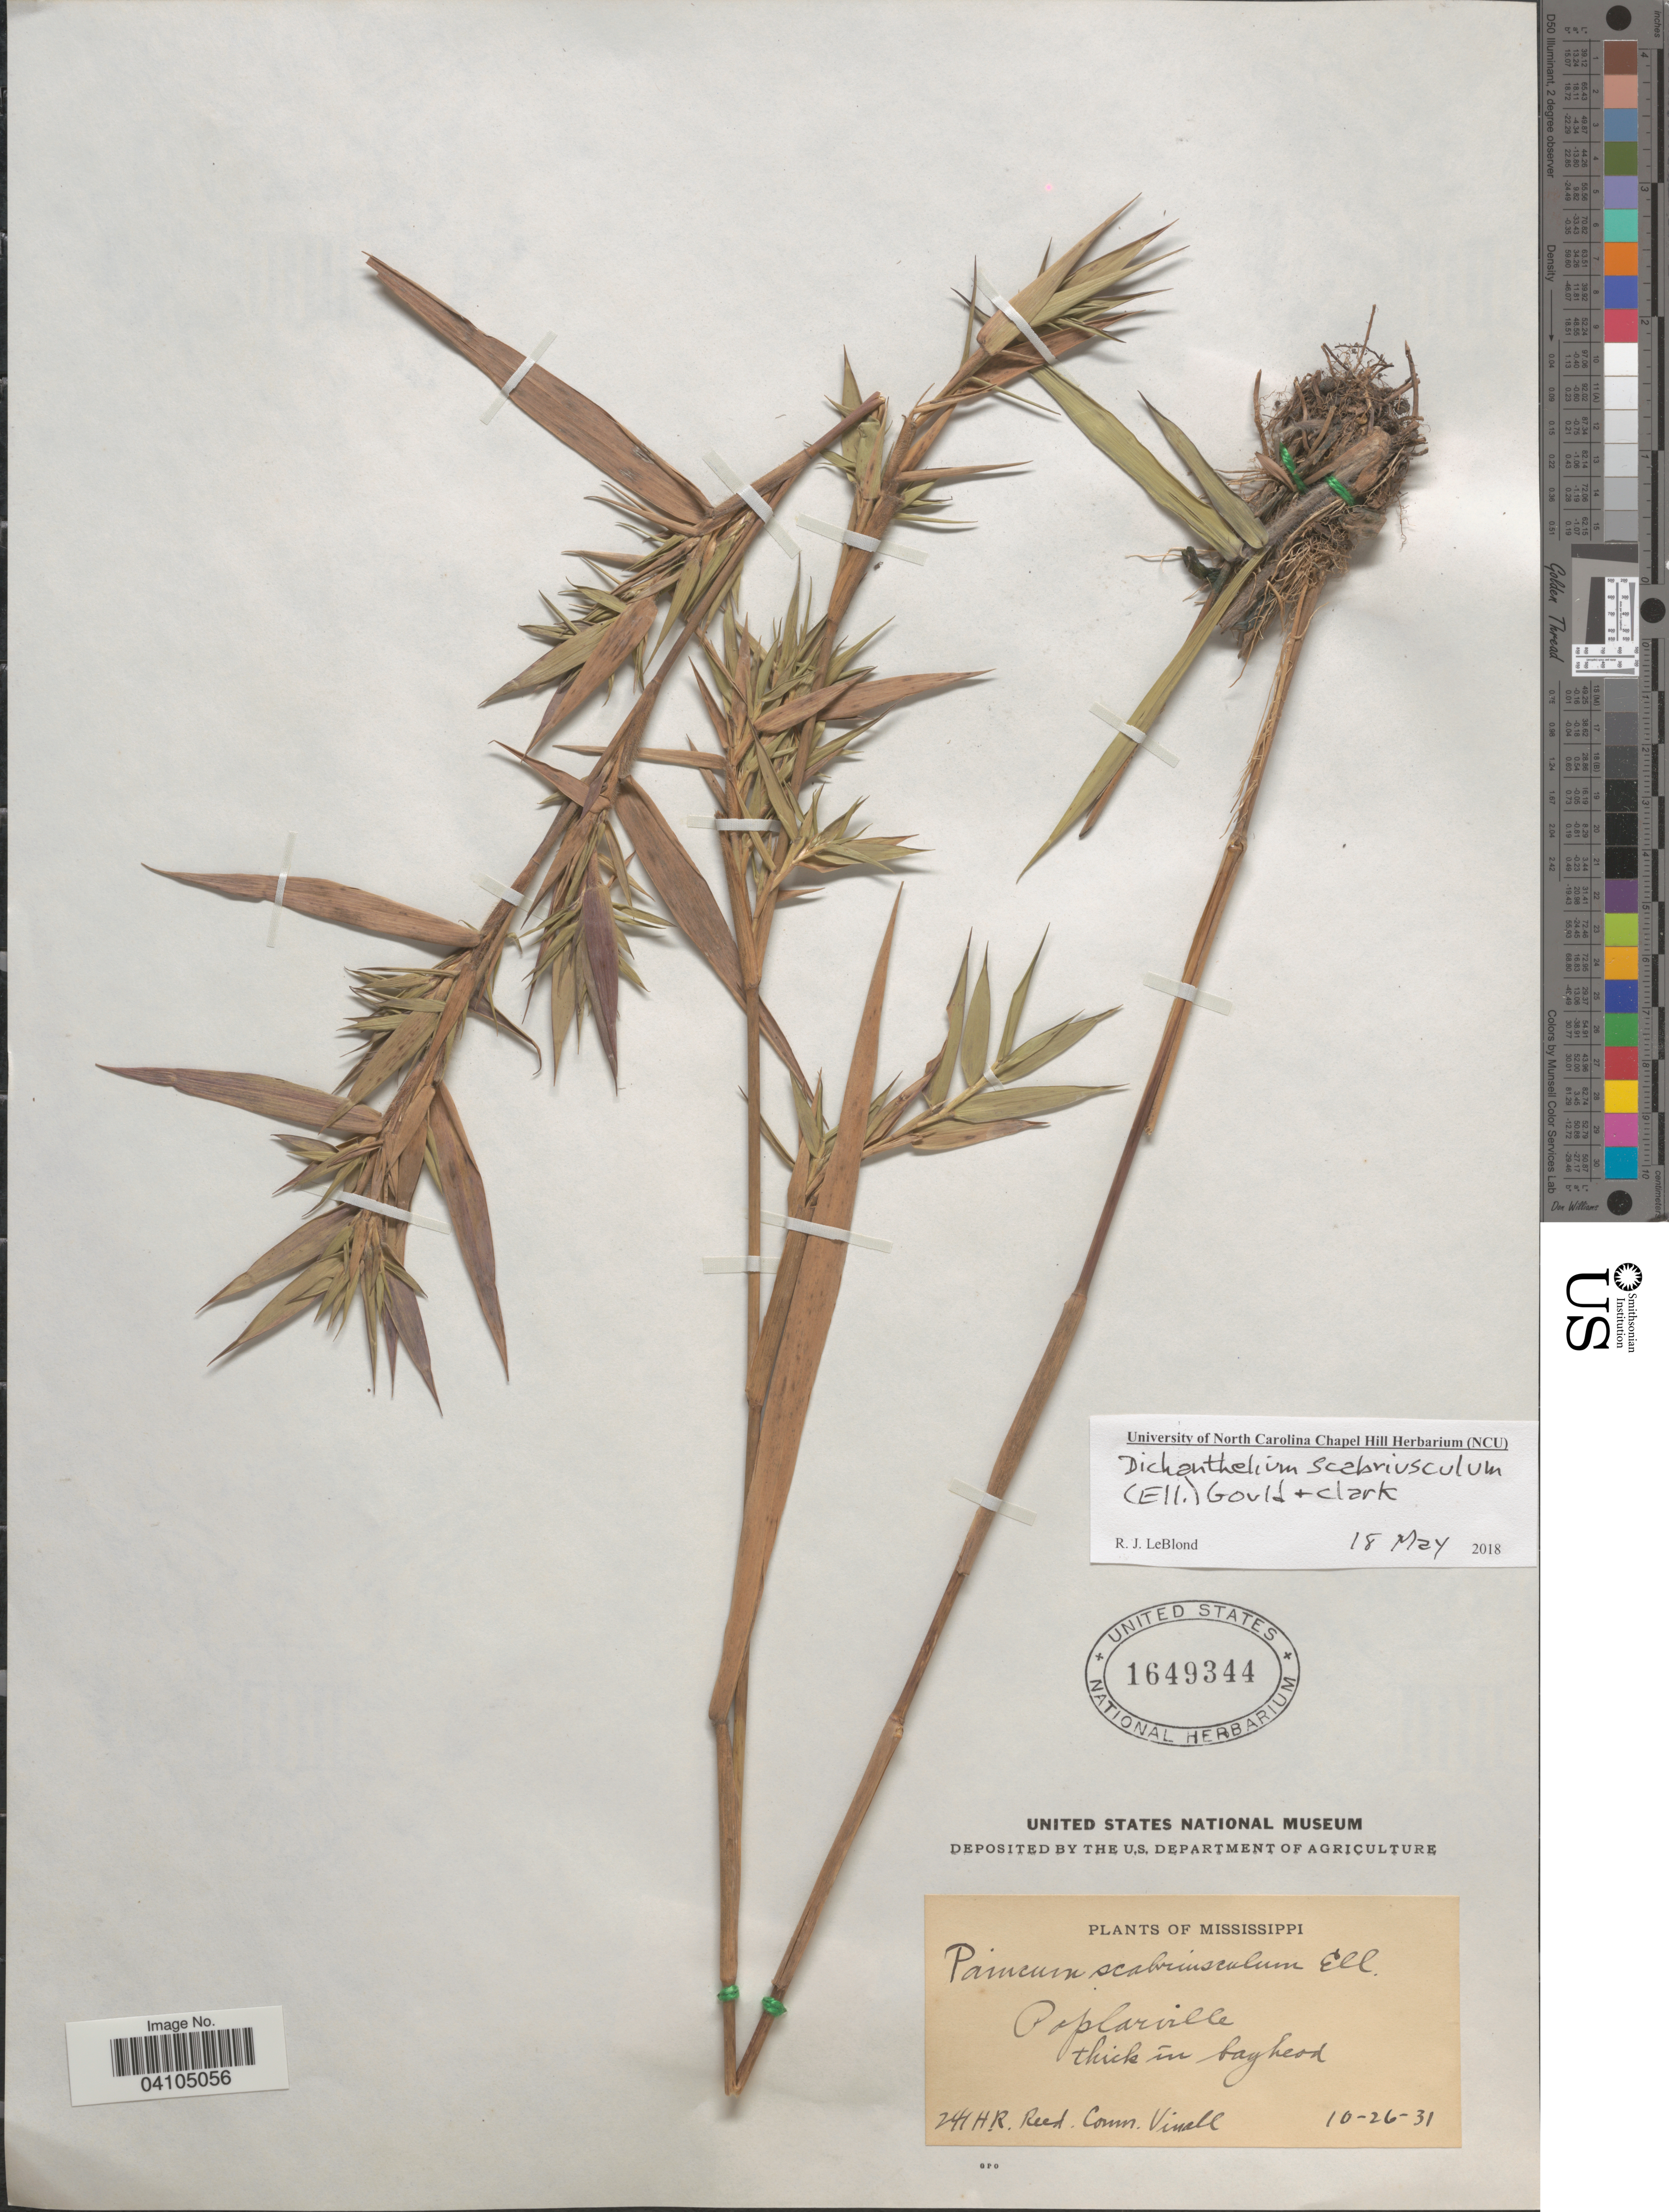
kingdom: Plantae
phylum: Tracheophyta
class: Liliopsida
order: Poales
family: Poaceae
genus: Dichanthelium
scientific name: Dichanthelium scabriusculum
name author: (Elliott) Gould & C.A. Clark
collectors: H. Reed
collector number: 244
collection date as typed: Transcribed d/m/y: 26/10/31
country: United States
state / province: Mississippi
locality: Poplarville.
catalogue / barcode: US 1649344